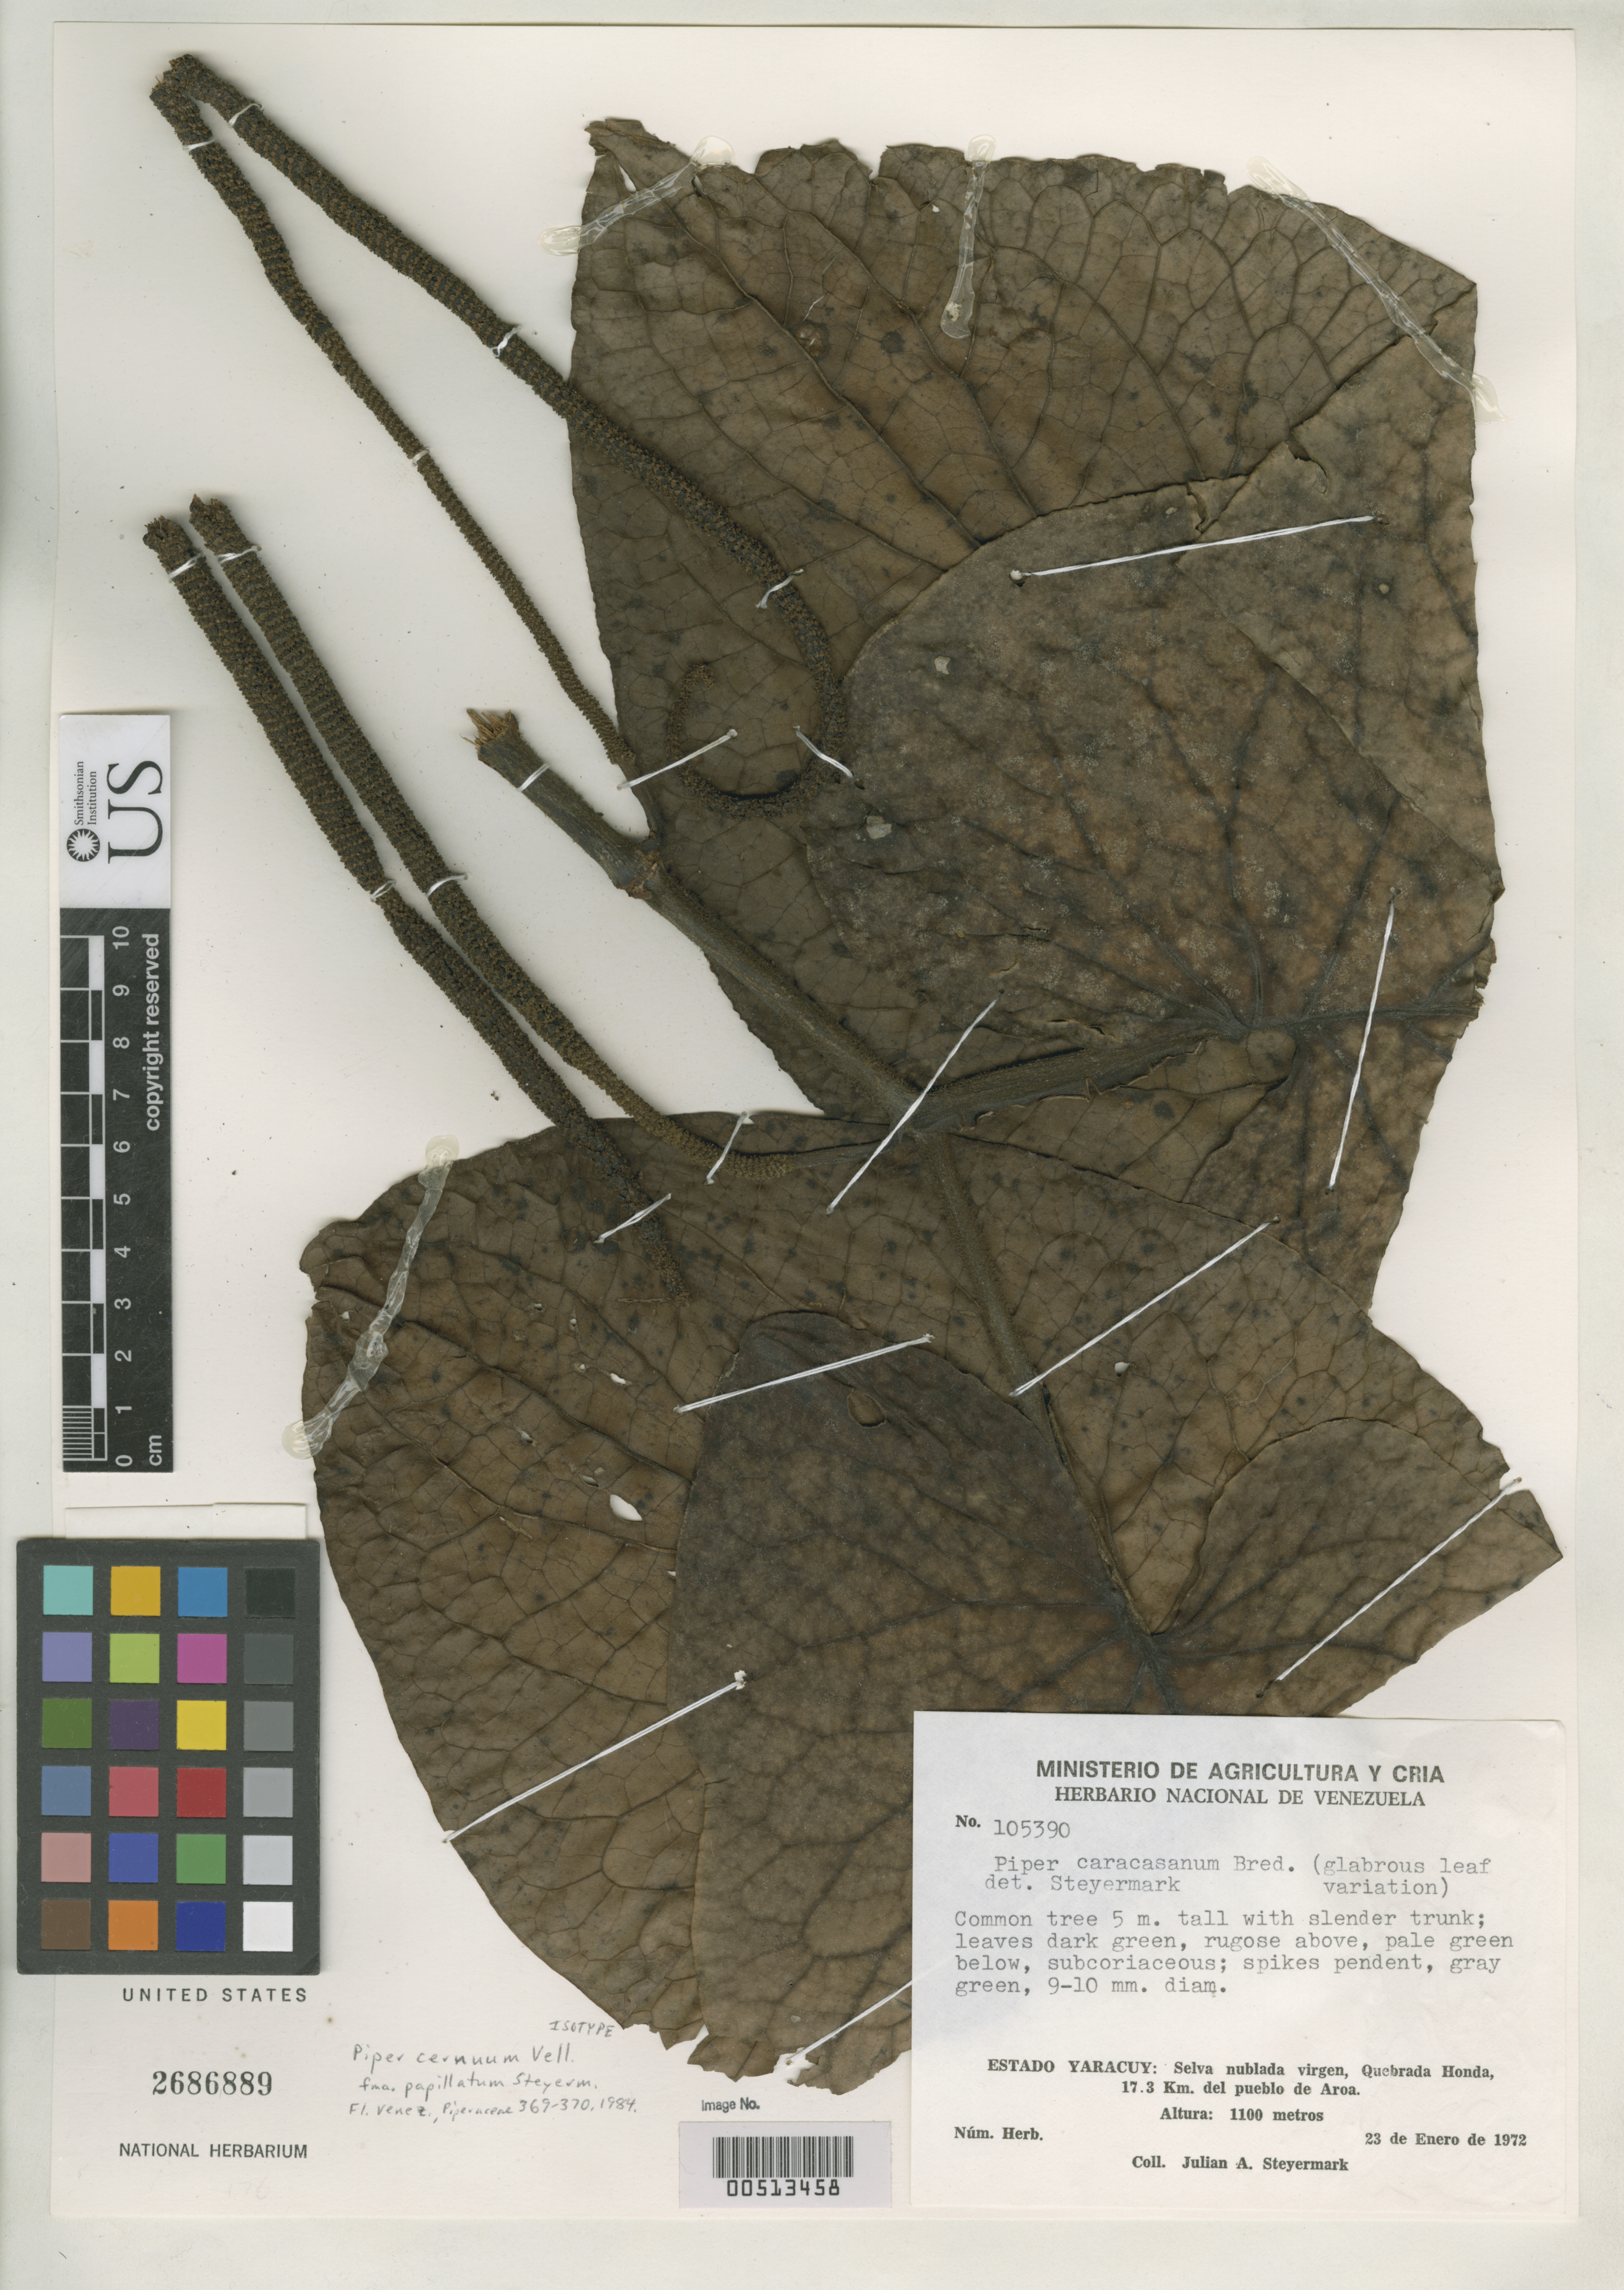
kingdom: Plantae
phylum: Tracheophyta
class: Magnoliopsida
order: Piperales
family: Piperaceae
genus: Piper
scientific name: Piper cernuum f. papillatum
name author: Steyerm.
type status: Isotype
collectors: J. Steyermark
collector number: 105390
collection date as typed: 23 Feb 1972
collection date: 1972-02-23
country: Venezuela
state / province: Yaracuy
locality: Selva nublada Virgen, Quebrada Honda, 17.3 km del Pueblo de Aroa.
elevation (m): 1100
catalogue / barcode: US 2686889